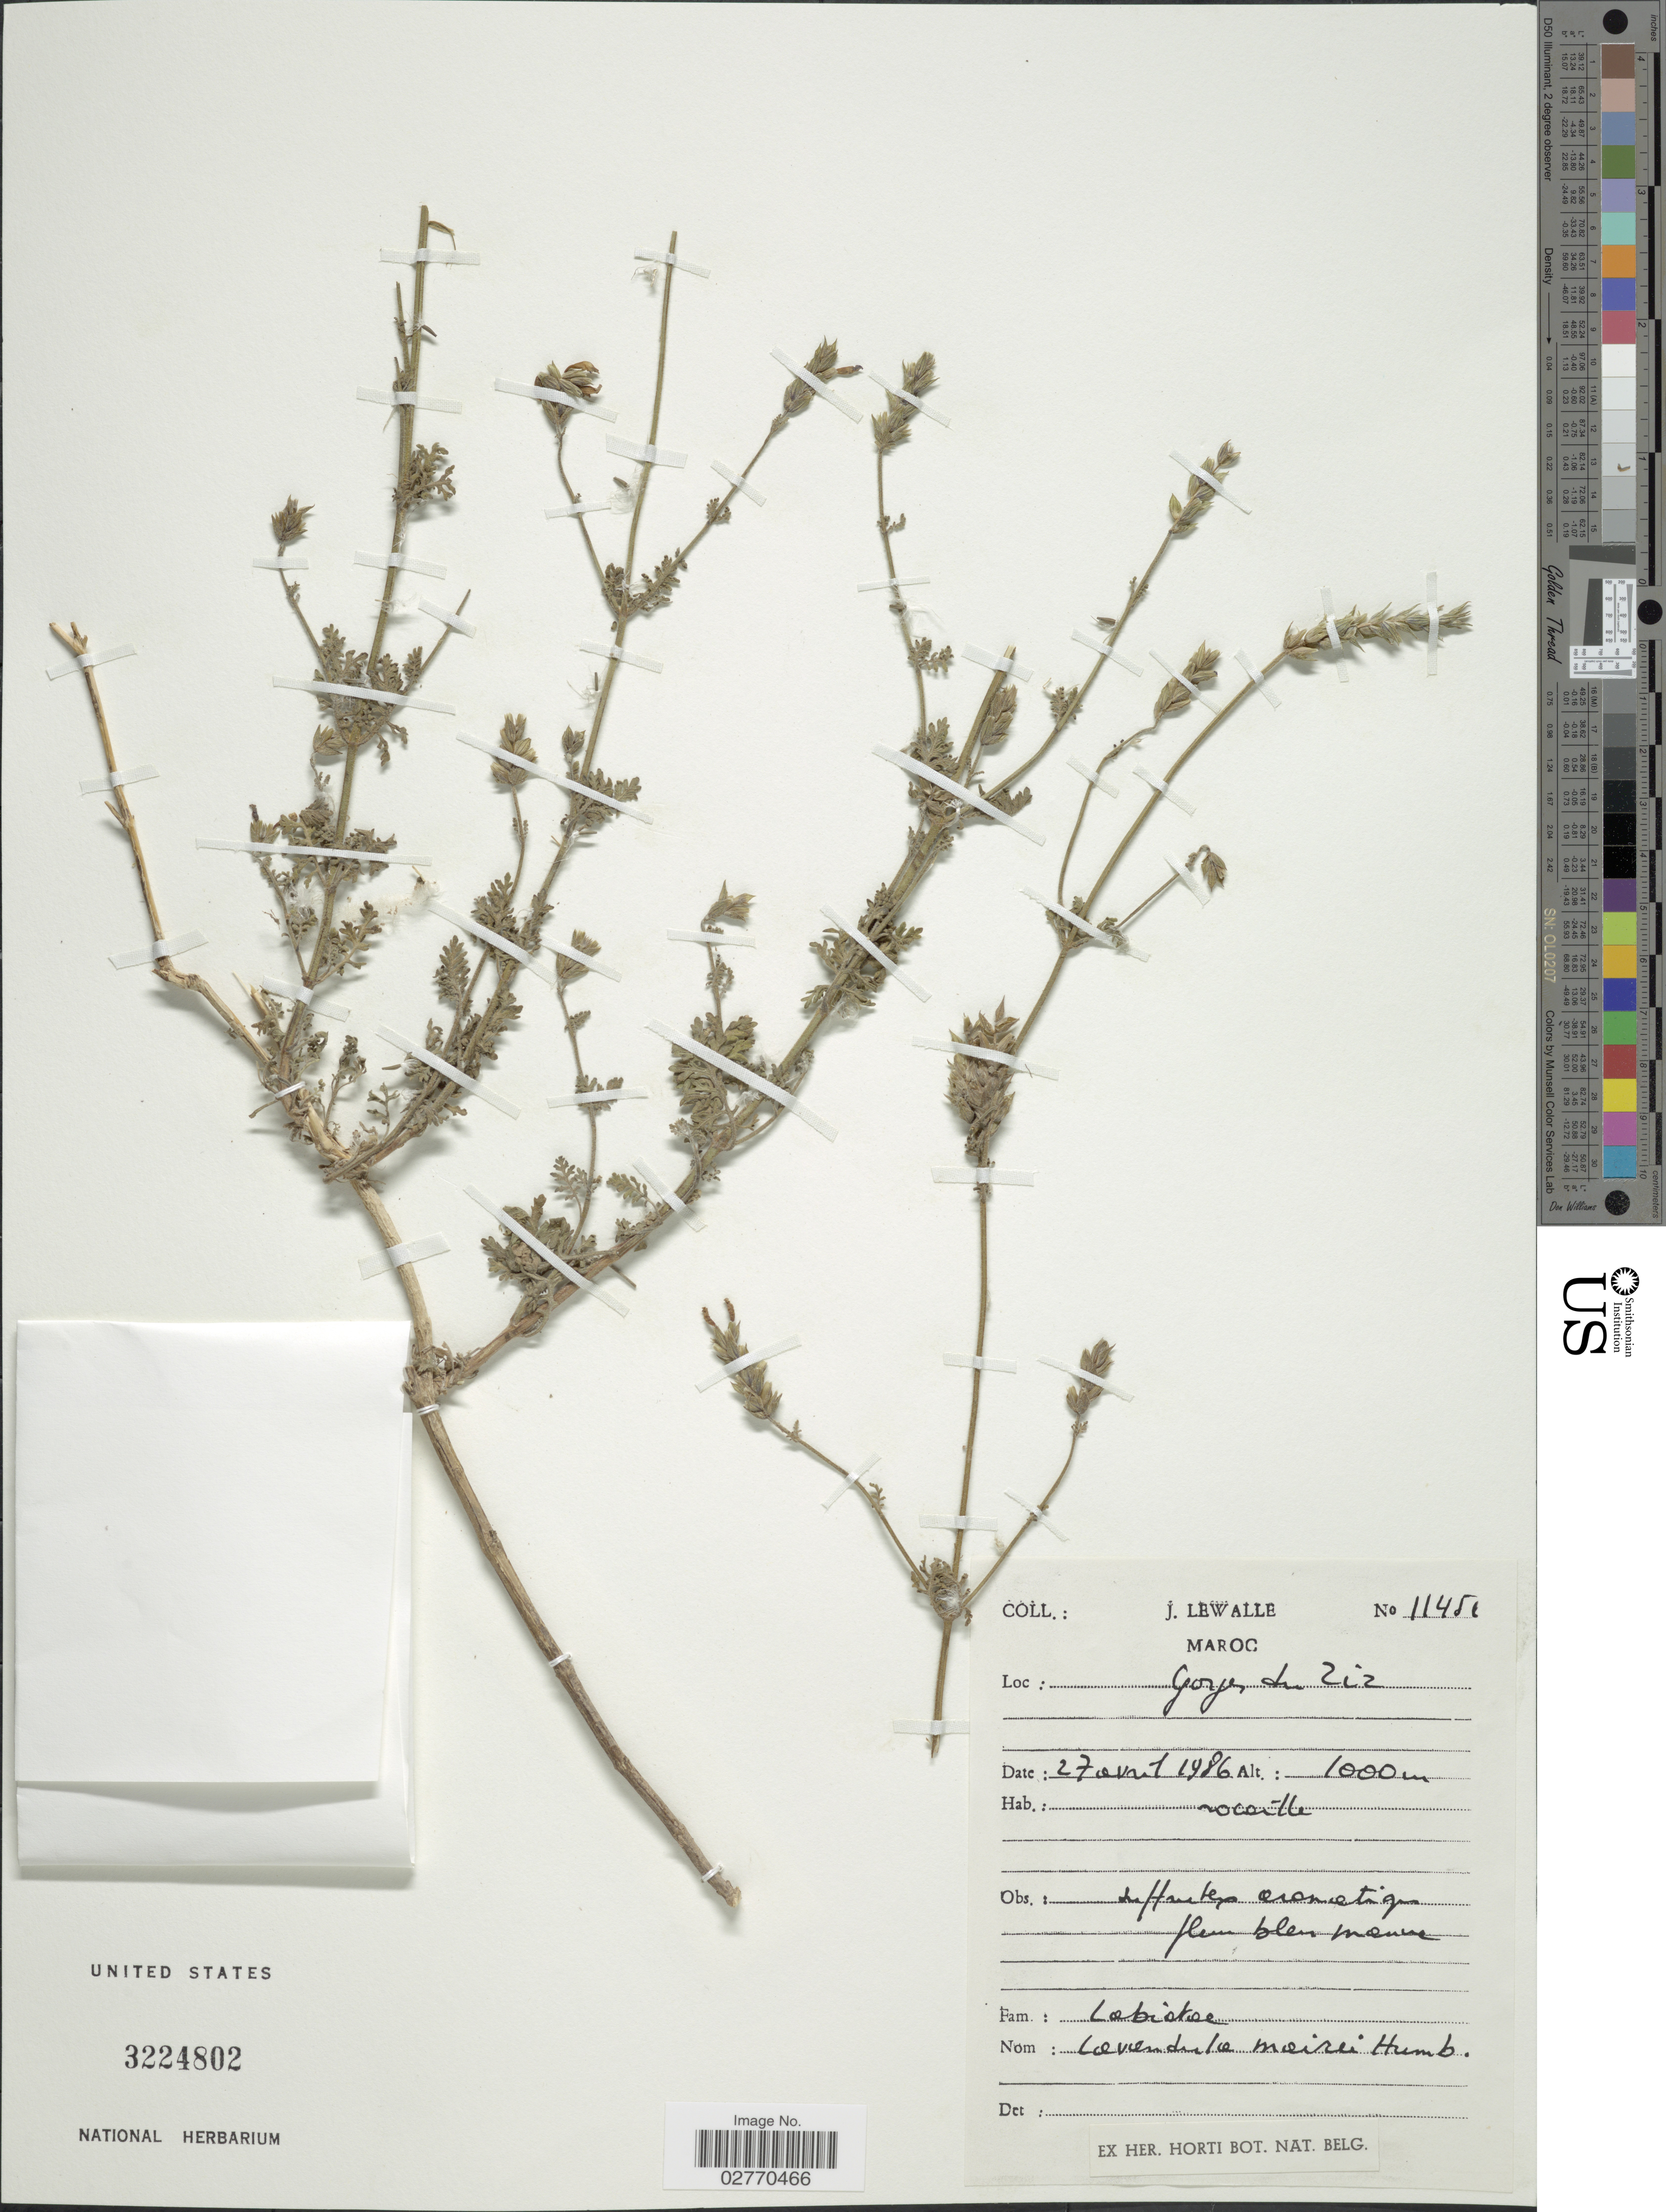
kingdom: Plantae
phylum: Tracheophyta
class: Magnoliopsida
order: Lamiales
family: Lamiaceae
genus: Lavandula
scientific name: Lavandula mairei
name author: Humbert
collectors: J. Lewalle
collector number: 11450*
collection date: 1986-04-27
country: Morocco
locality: Maroc, Gorge du Ziz.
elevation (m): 1000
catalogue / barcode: US 3224802